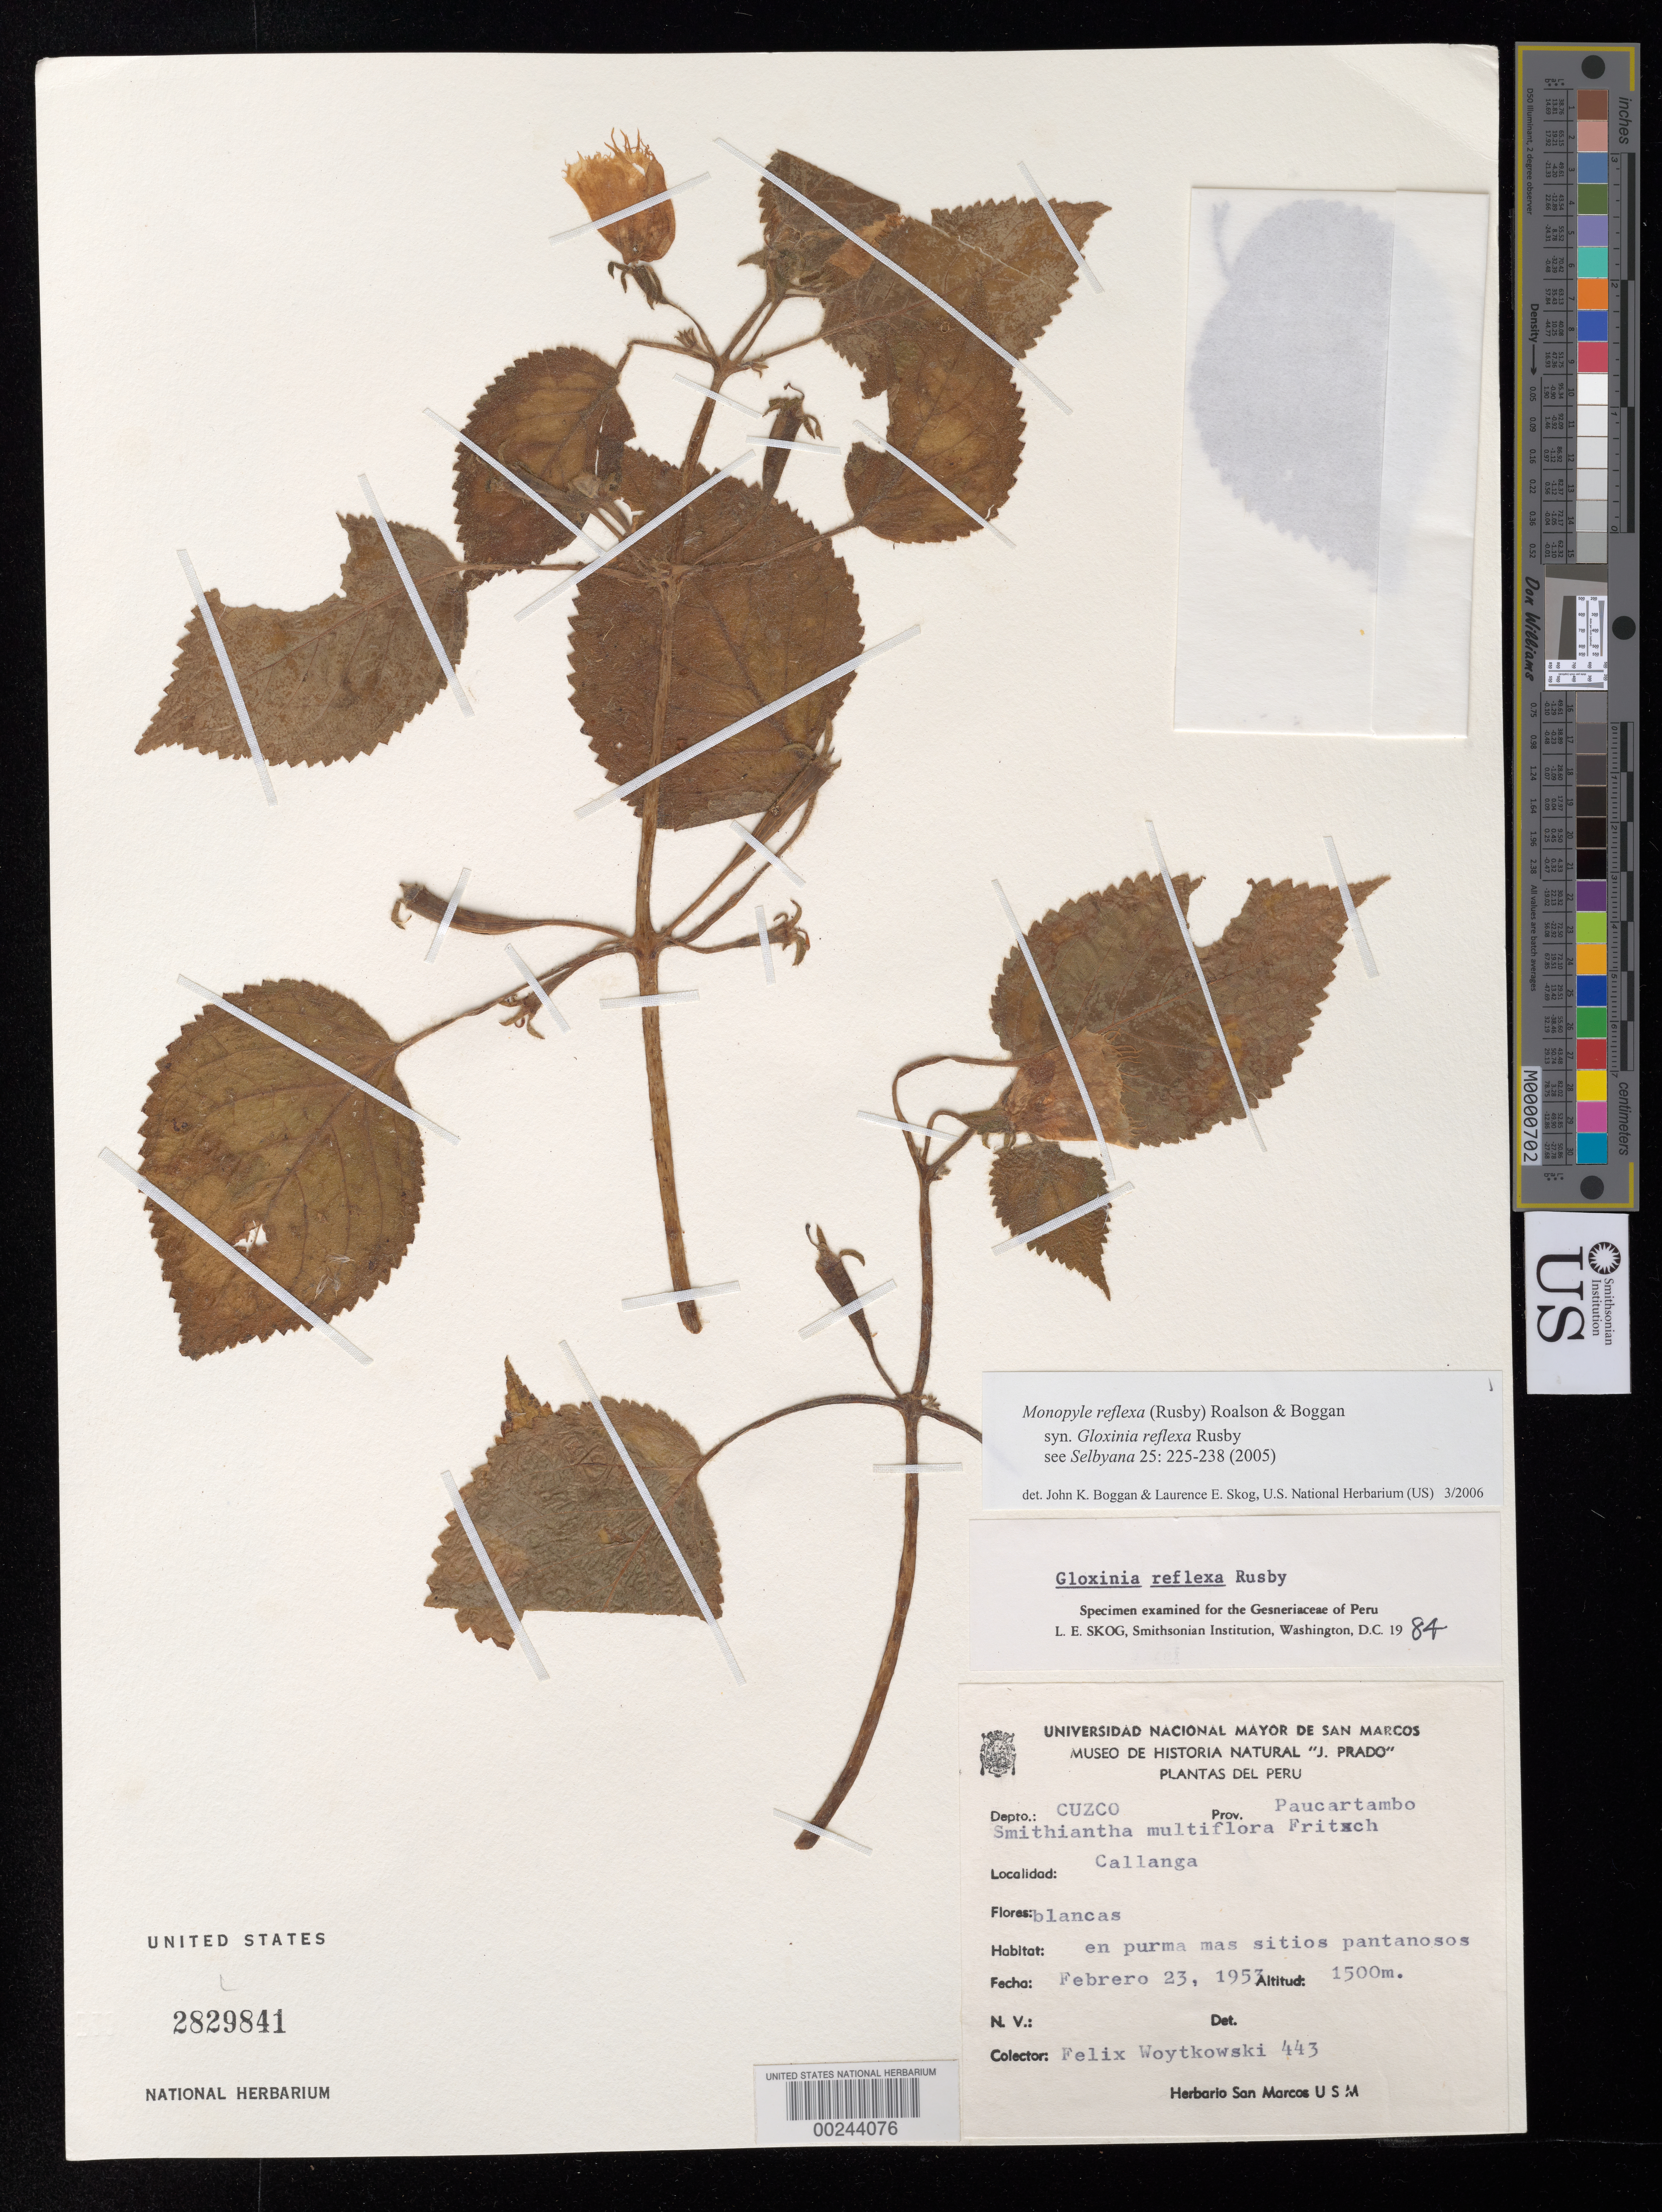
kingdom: Plantae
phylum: Tracheophyta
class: Magnoliopsida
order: Lamiales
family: Gesneriaceae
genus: Monopyle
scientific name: Monopyle reflexa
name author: (Rusby) Roalson & Boggan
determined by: Boggan, J. K.; Skog, L. E.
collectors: F. Woytkowski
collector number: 443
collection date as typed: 23 Feb 1953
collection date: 1953-02-23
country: Peru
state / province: Cusco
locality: Prov. Paucartambo; Callanga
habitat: On "purma" very swampy places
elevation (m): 1500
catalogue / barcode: US 2829841